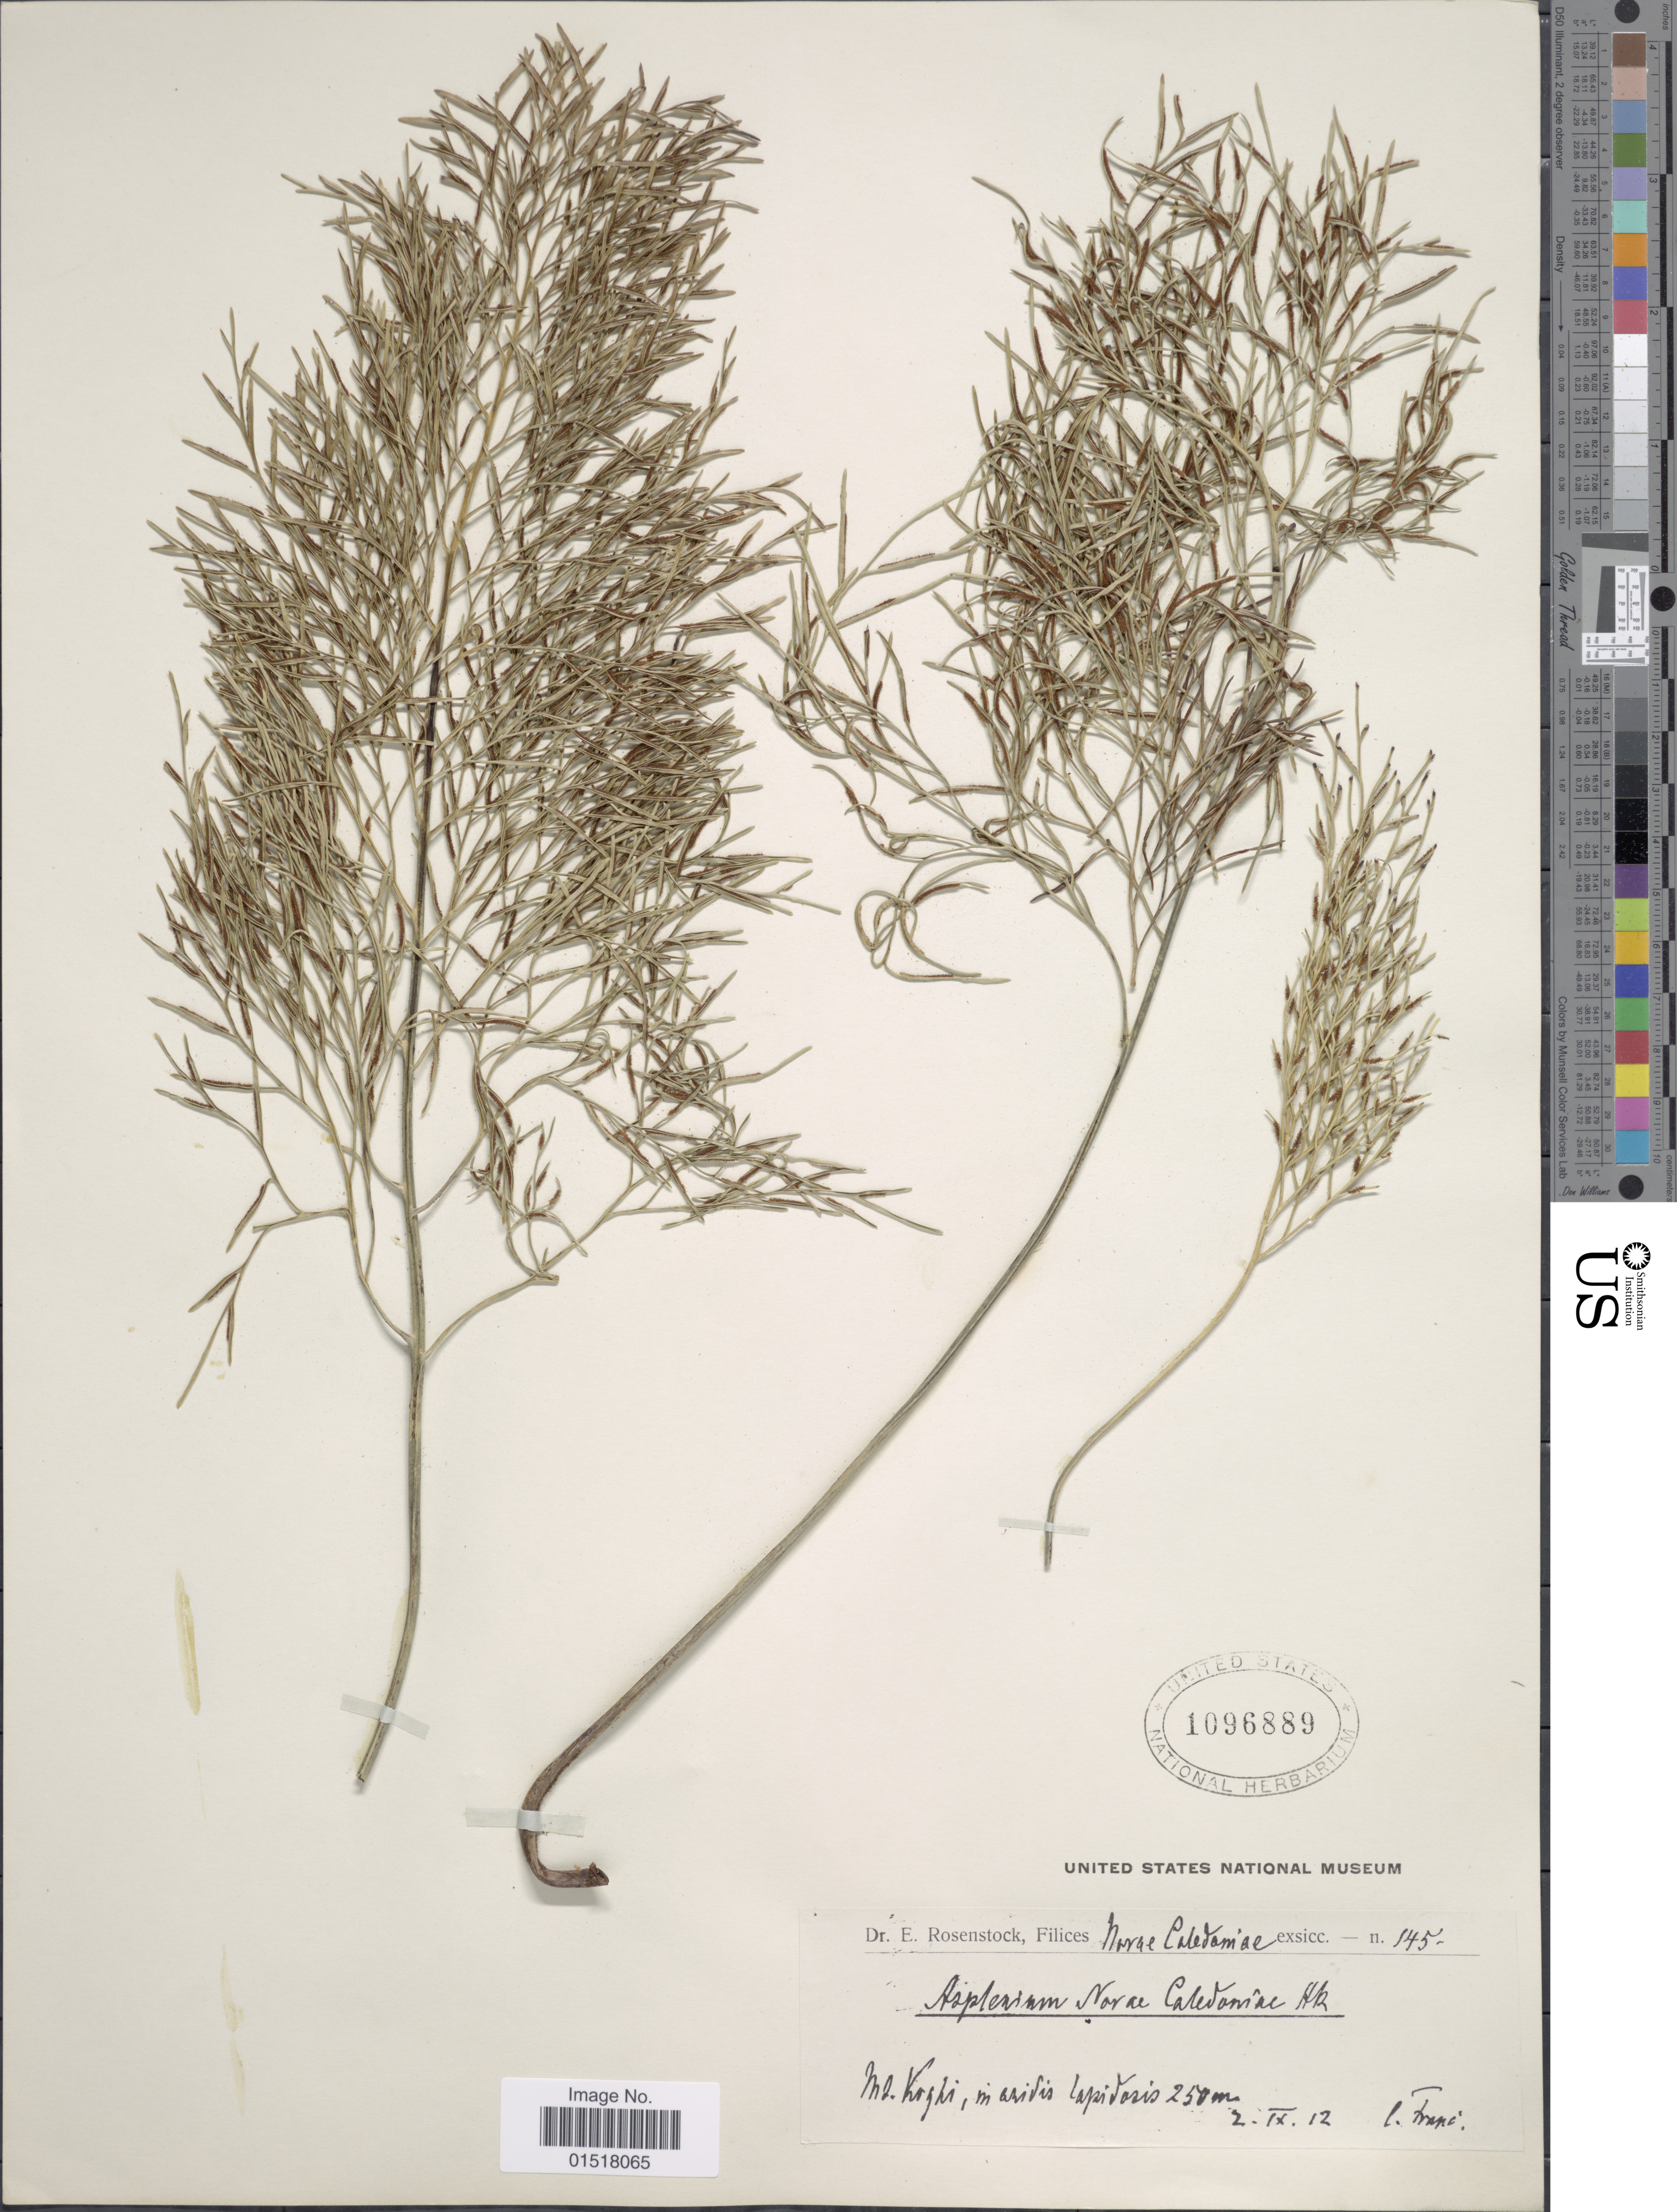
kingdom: Plantae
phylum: Tracheophyta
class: Polypodiopsida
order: Polypodiales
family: Aspleniaceae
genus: Asplenium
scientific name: Asplenium novae-caledoniae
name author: Hook.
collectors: Franc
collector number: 145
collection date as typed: Transcribed d/m/y: 2/9/12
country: New Caledonia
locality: Mt. Koghi, in silvis lapidosis.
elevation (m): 250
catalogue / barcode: US 1096889